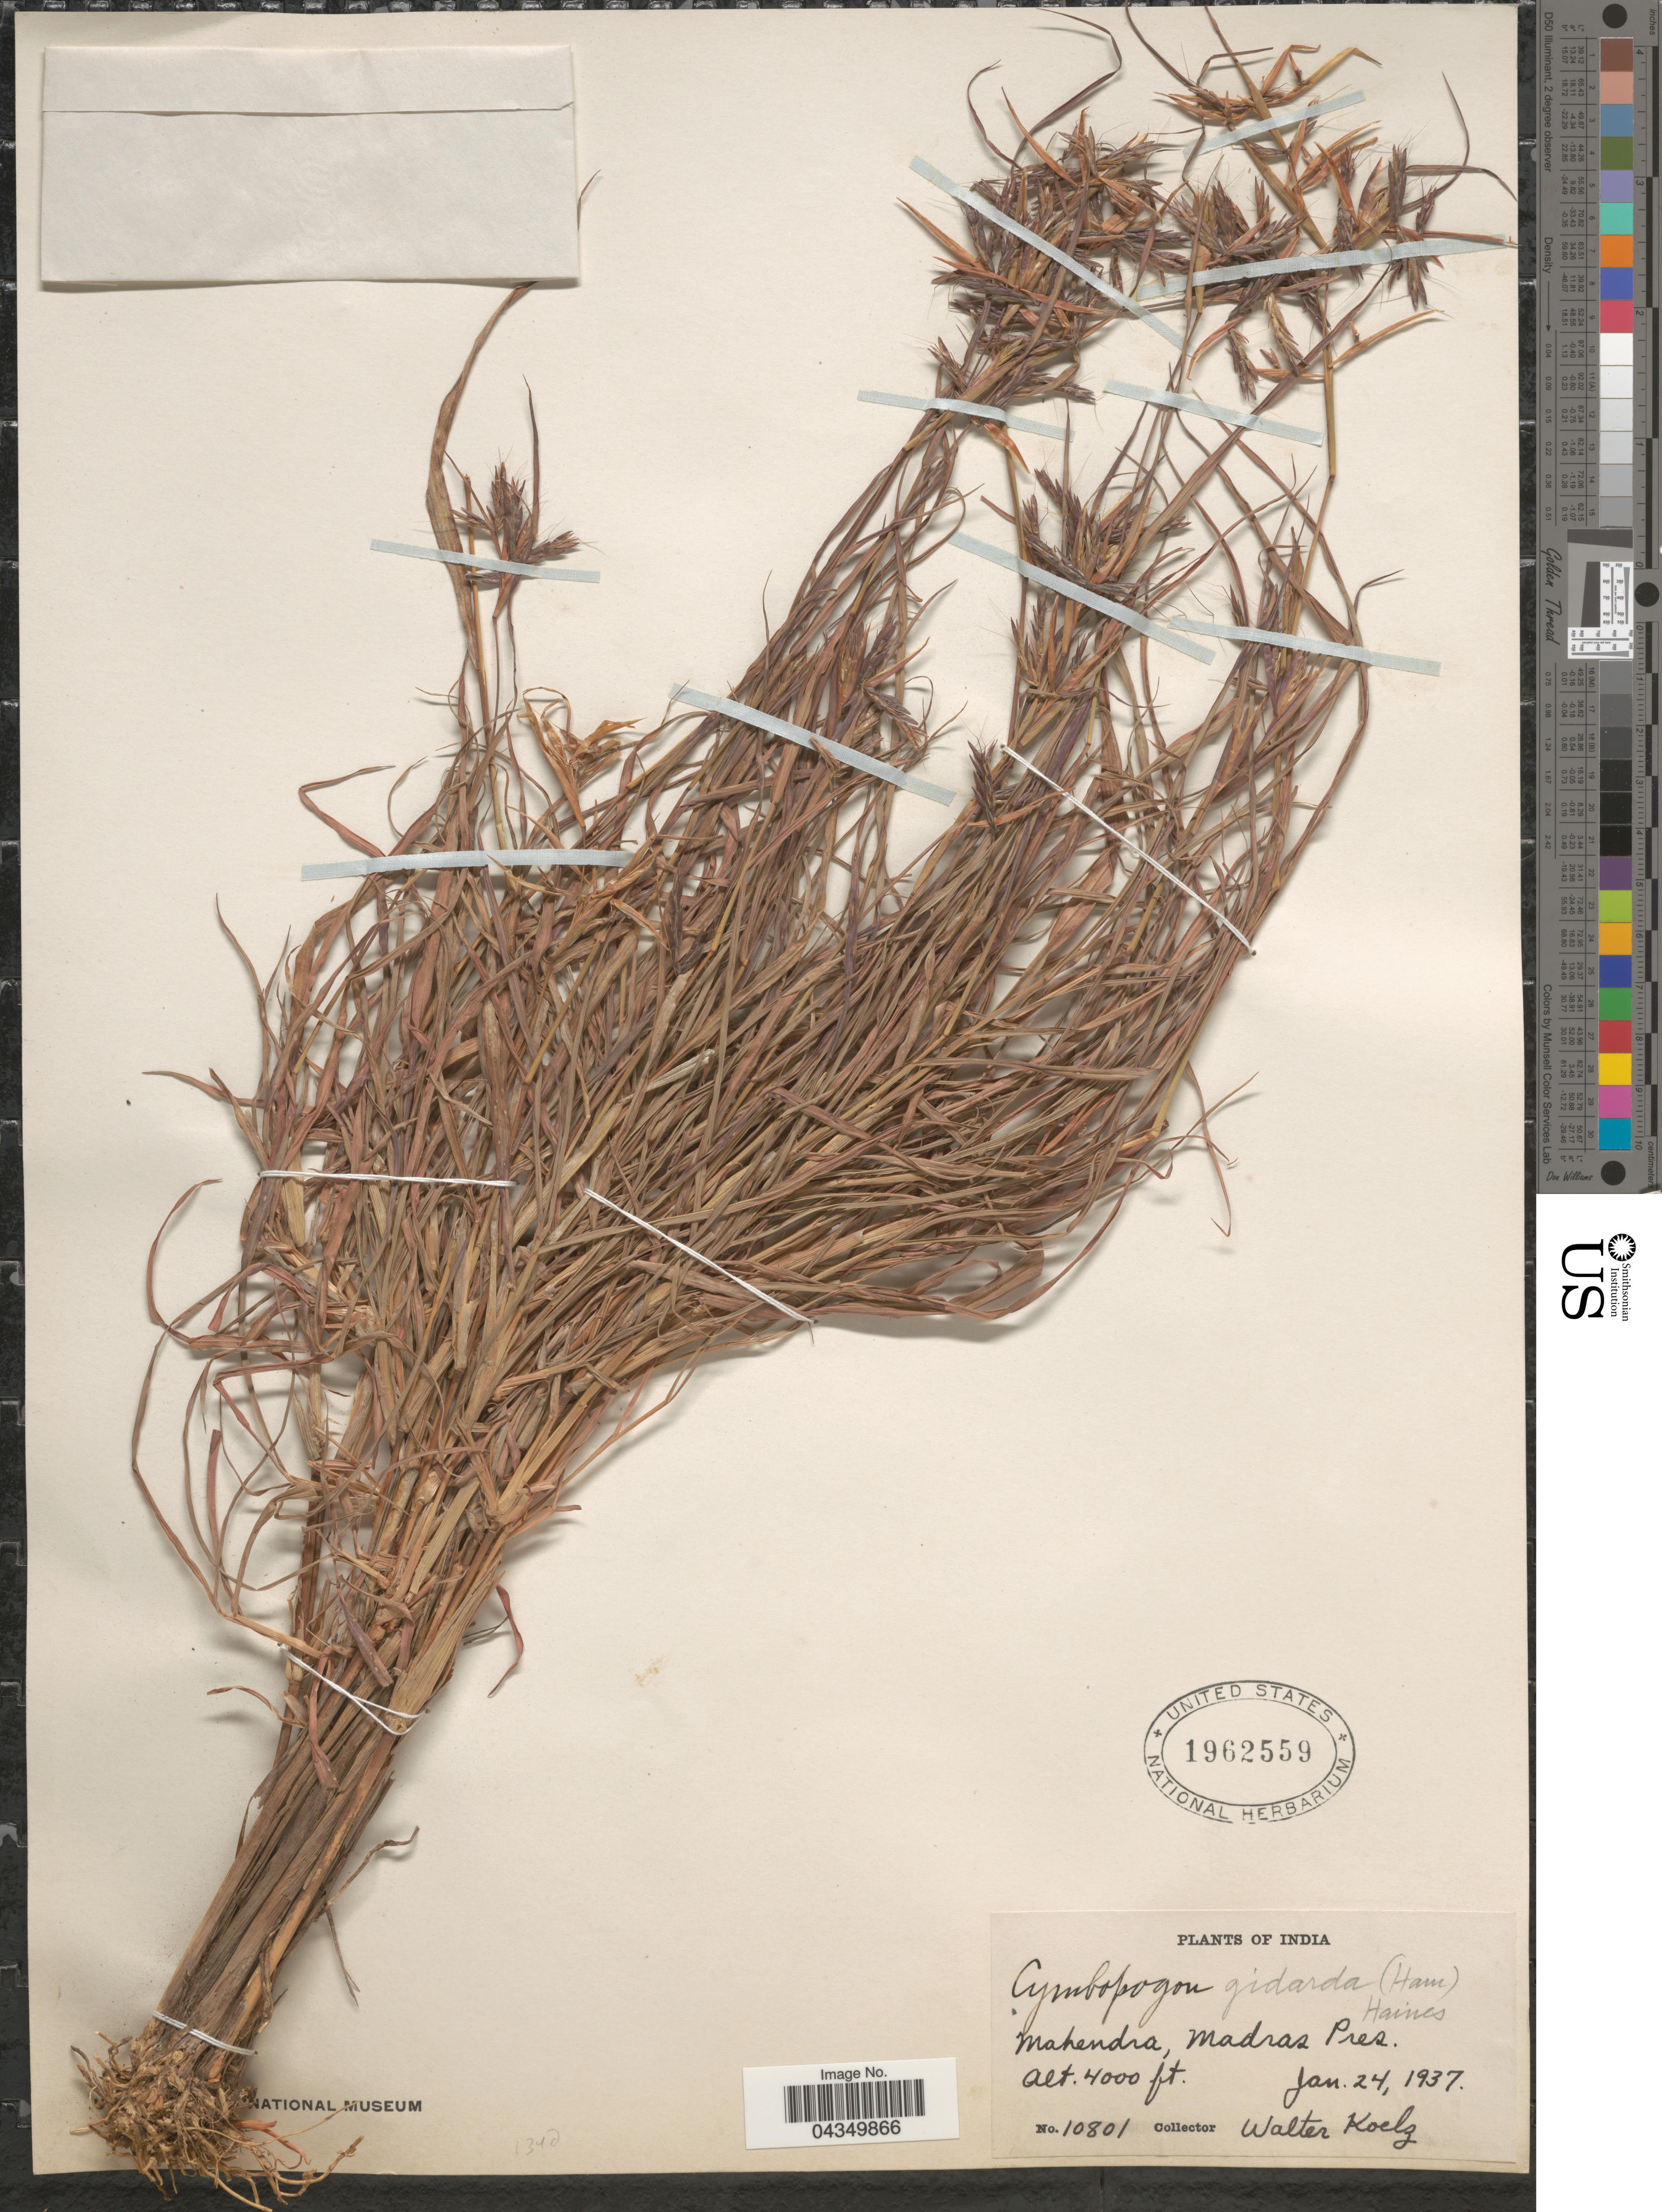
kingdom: Plantae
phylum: Tracheophyta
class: Liliopsida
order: Poales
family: Poaceae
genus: Cymbopogon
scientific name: Cymbopogon gidarba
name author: (Buch.-Ham. ex Steud.) B.S. Sun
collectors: W. N. Koelz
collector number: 10801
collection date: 1937-01-24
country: India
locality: Mahendra, Madras Pres.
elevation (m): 1219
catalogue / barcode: US 1962559